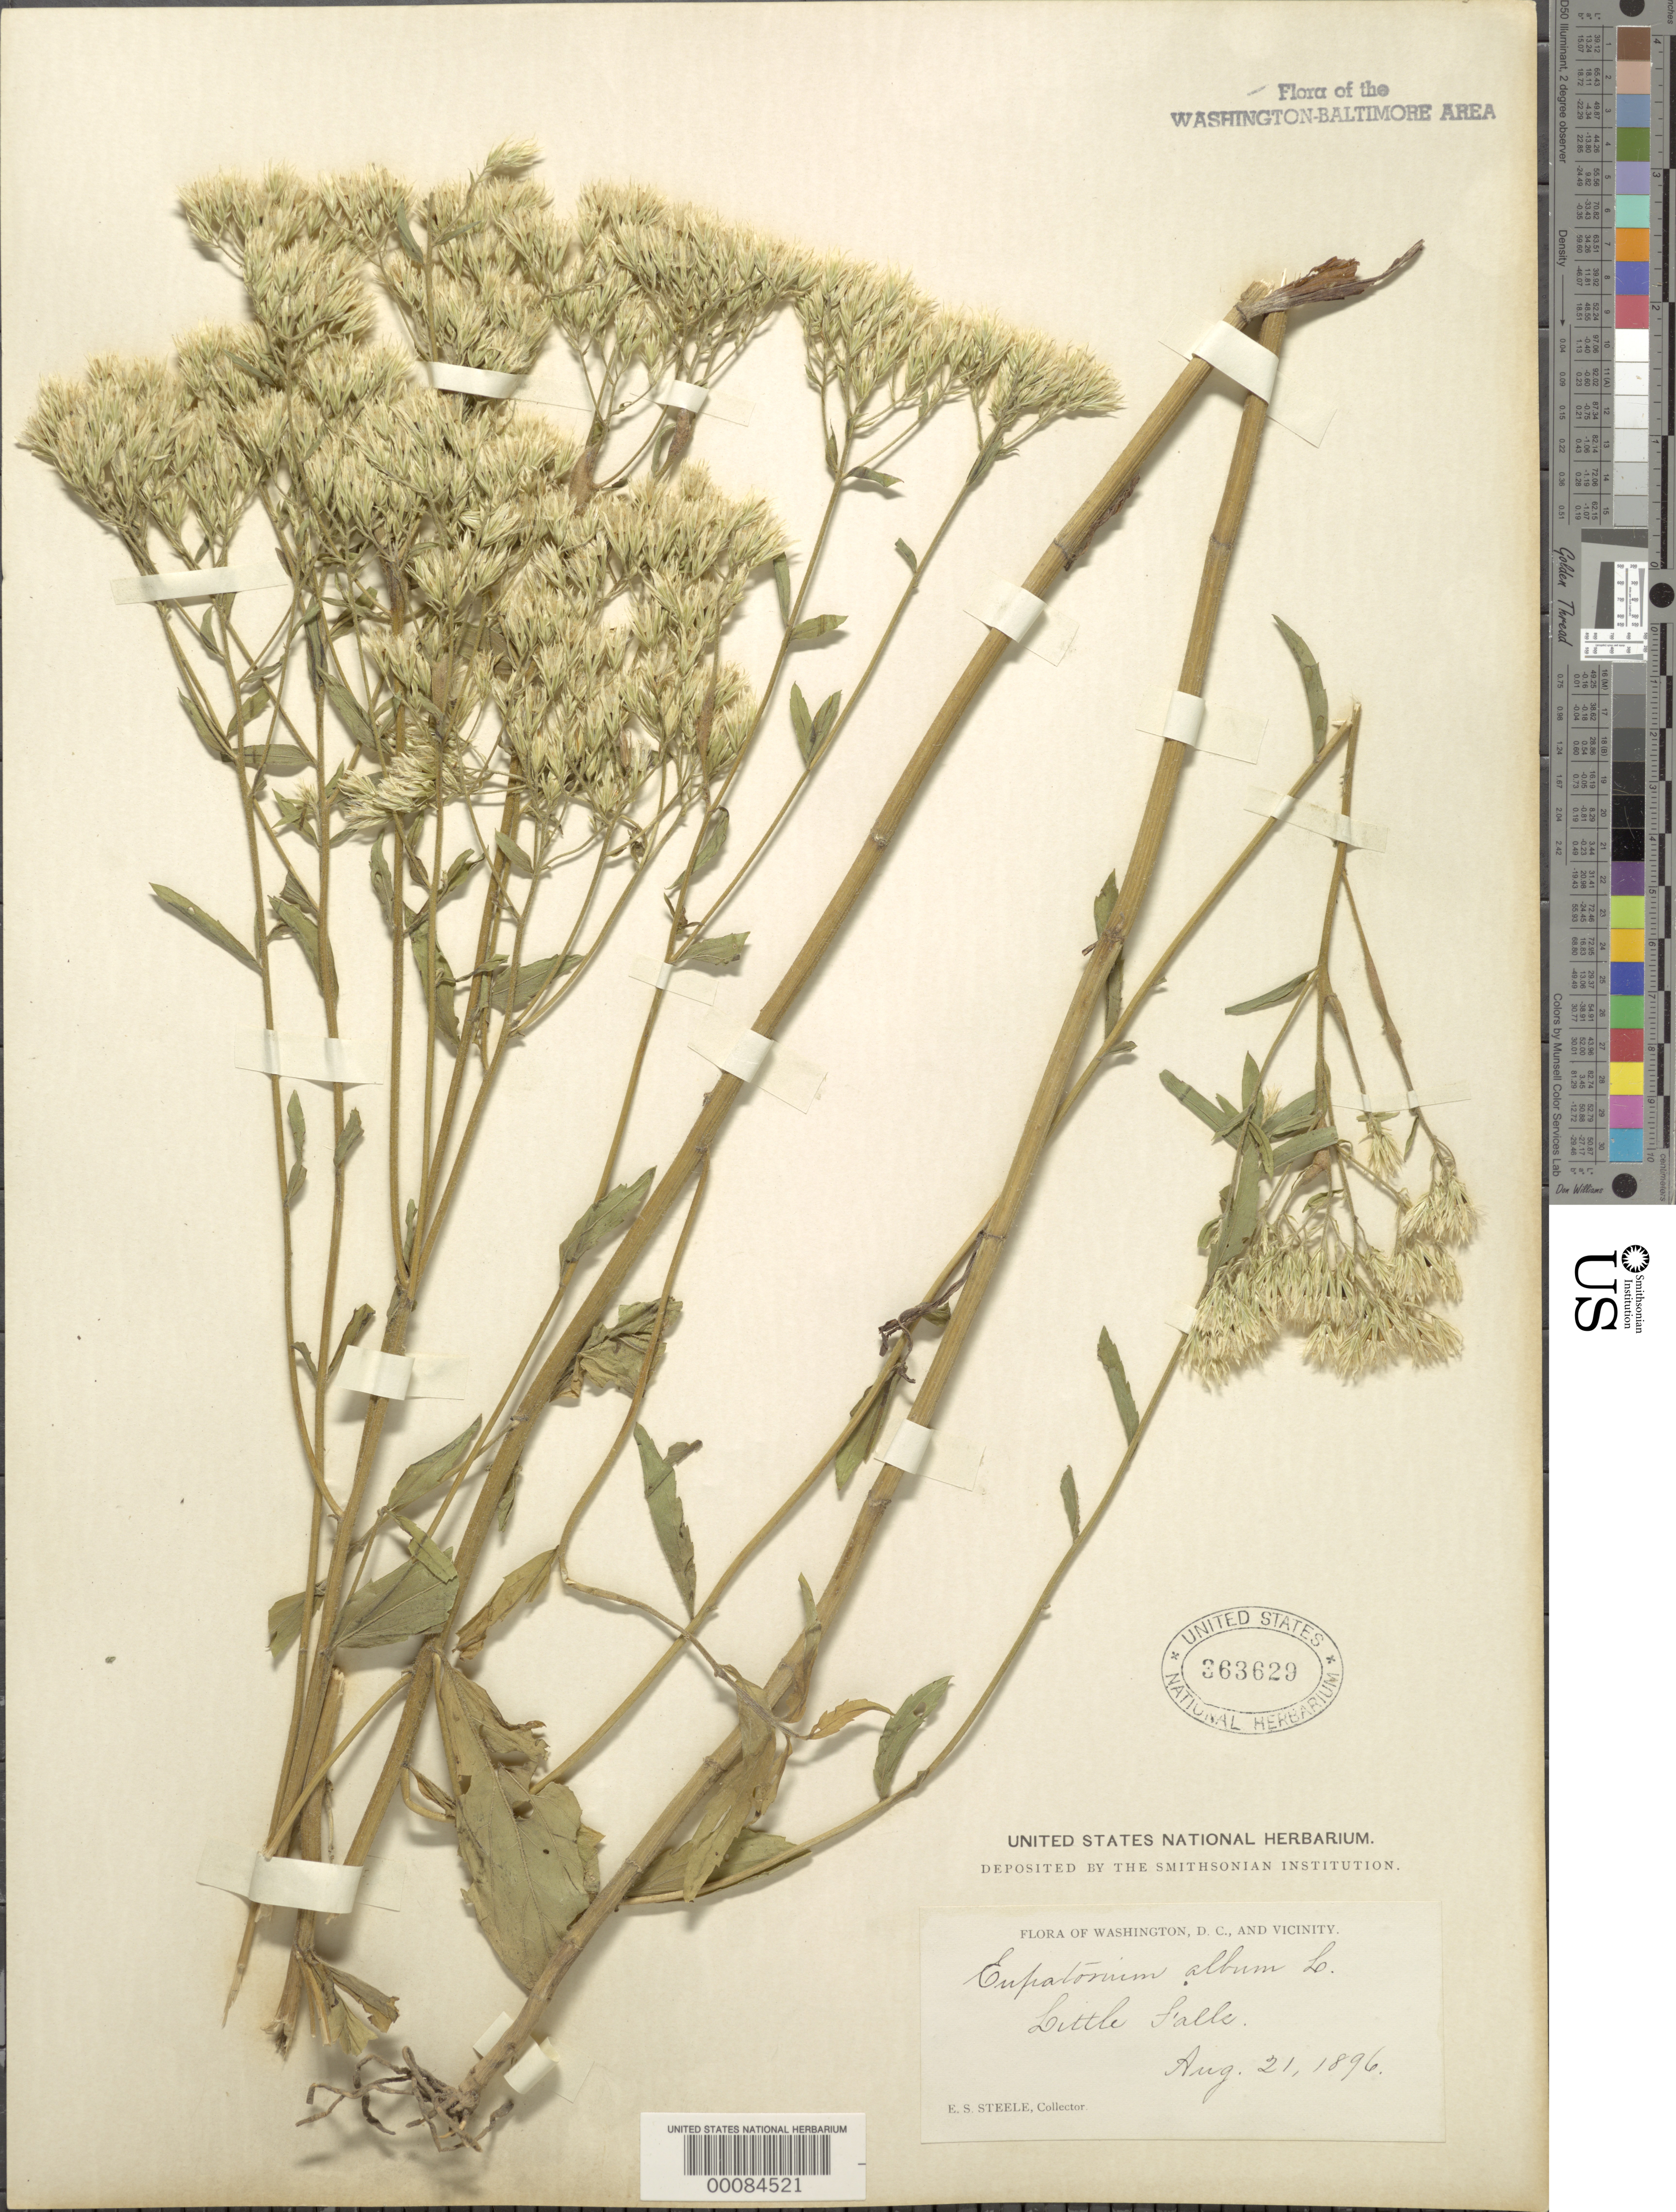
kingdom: Plantae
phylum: Tracheophyta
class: Magnoliopsida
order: Asterales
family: Asteraceae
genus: Eupatorium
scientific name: Eupatorium album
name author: L.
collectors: E. Steele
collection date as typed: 21 Aug 1896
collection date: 1896-08-21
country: United States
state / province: Maryland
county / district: Montgomery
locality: Little Falls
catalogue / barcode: US 363629